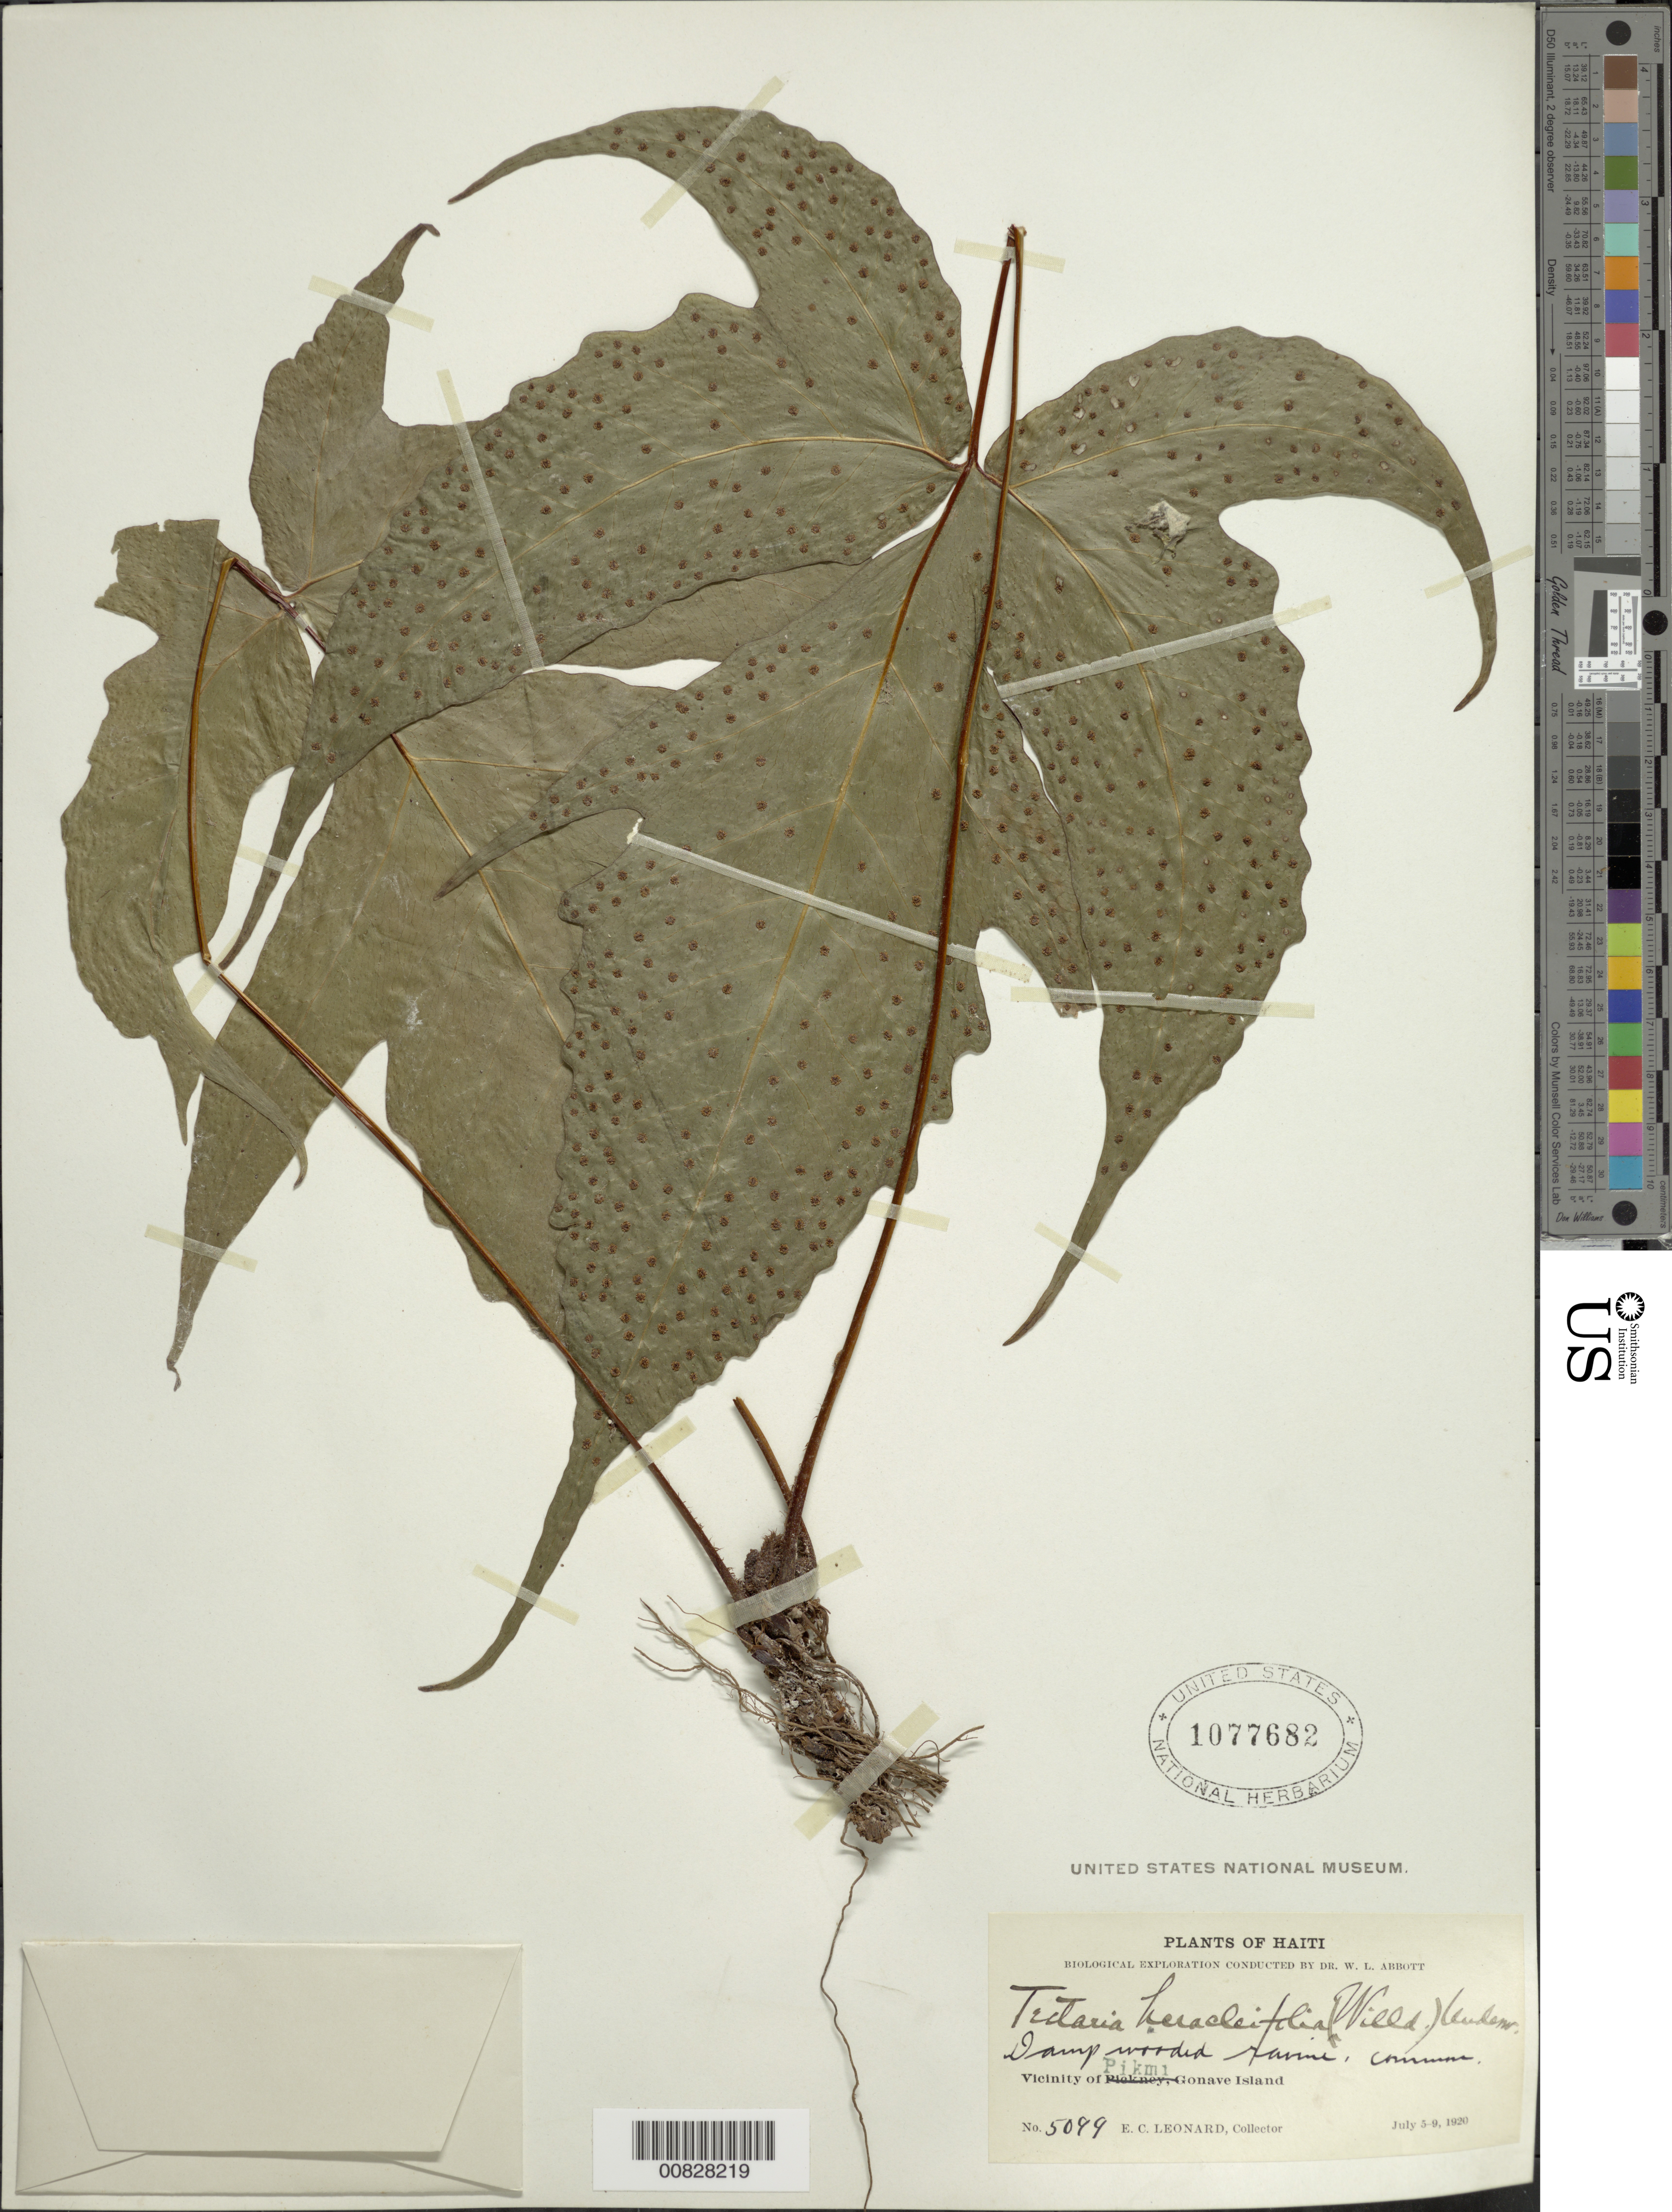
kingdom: Plantae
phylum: Tracheophyta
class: Polypodiopsida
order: Polypodiales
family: Tectariaceae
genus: Tectaria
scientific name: Tectaria heracleifolia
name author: (Willd.) Underw.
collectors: E. C. Leonard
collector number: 5099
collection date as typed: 05 Jul 1920 to 09 Jul 1920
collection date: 1920-07-05/1920-07-09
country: Haiti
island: Hispaniola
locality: Gonave Island, Pikmi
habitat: Damp wooded ravine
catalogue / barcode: US 1077682